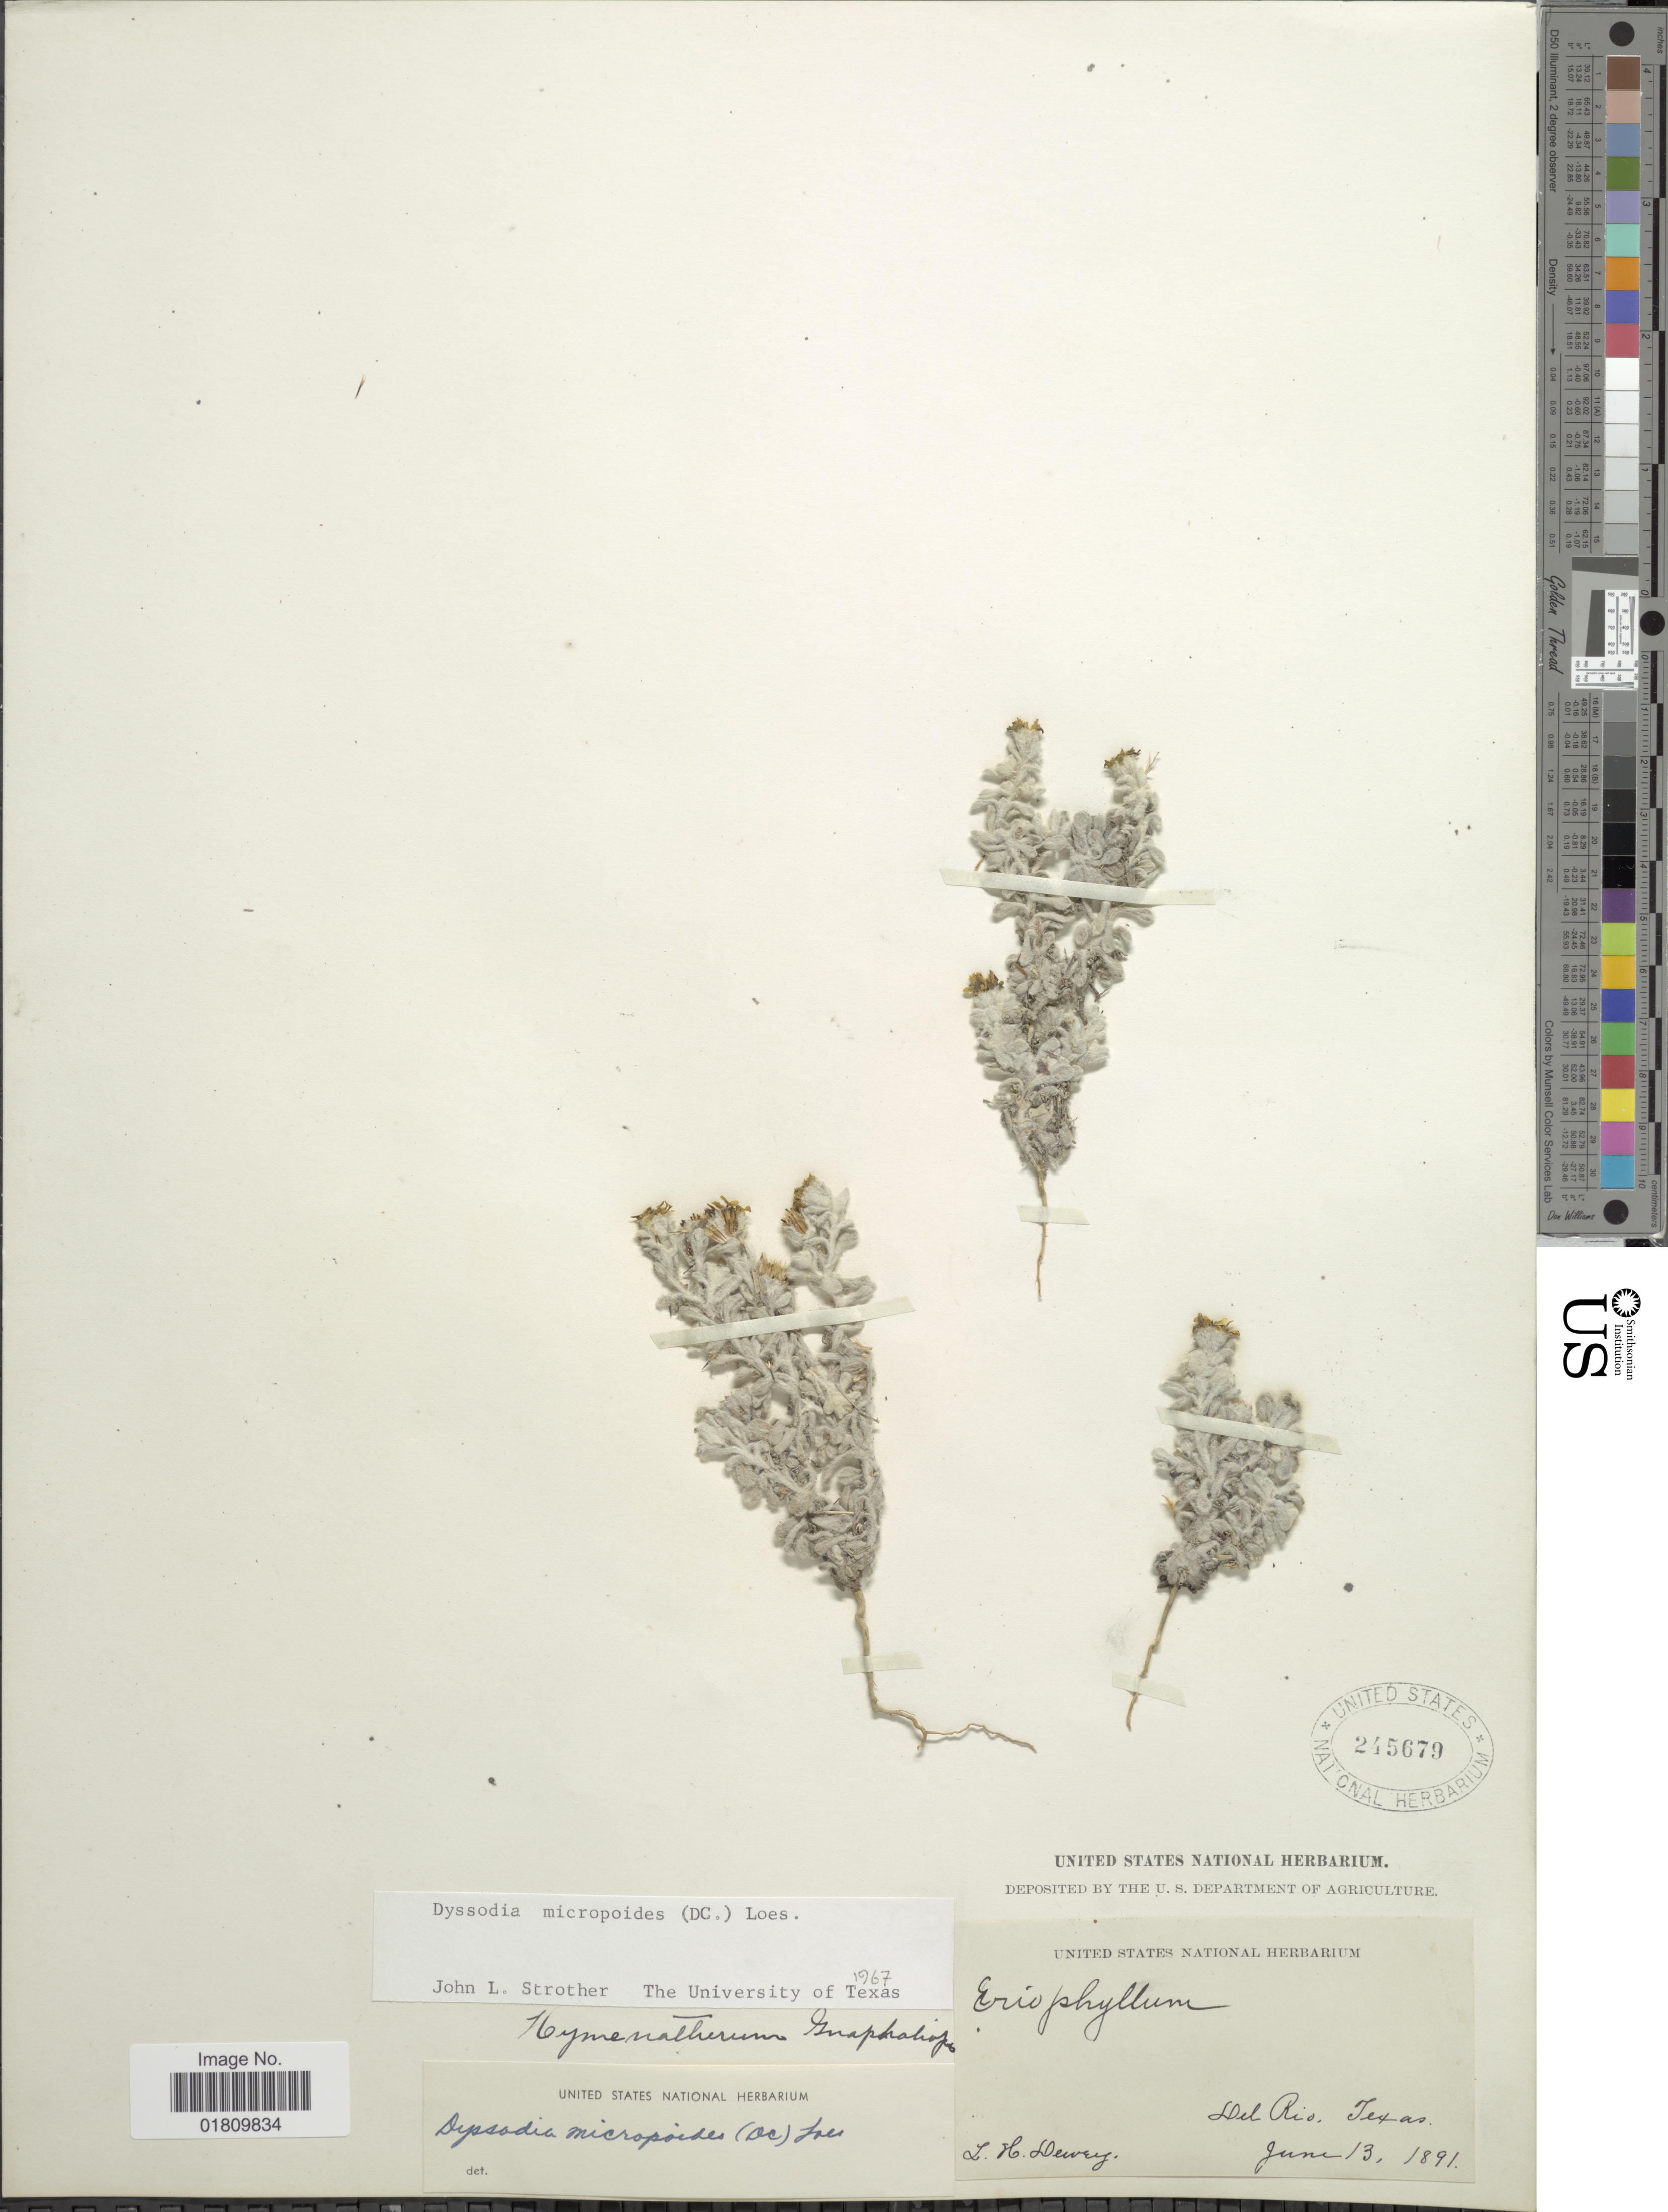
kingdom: Plantae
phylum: Tracheophyta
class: Magnoliopsida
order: Asterales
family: Asteraceae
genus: Thymophylla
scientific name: Thymophylla micropoides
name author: (DC.) Strother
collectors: L. H. Dewey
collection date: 1891-06-13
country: United States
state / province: Texas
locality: Del Rio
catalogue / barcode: US 245679